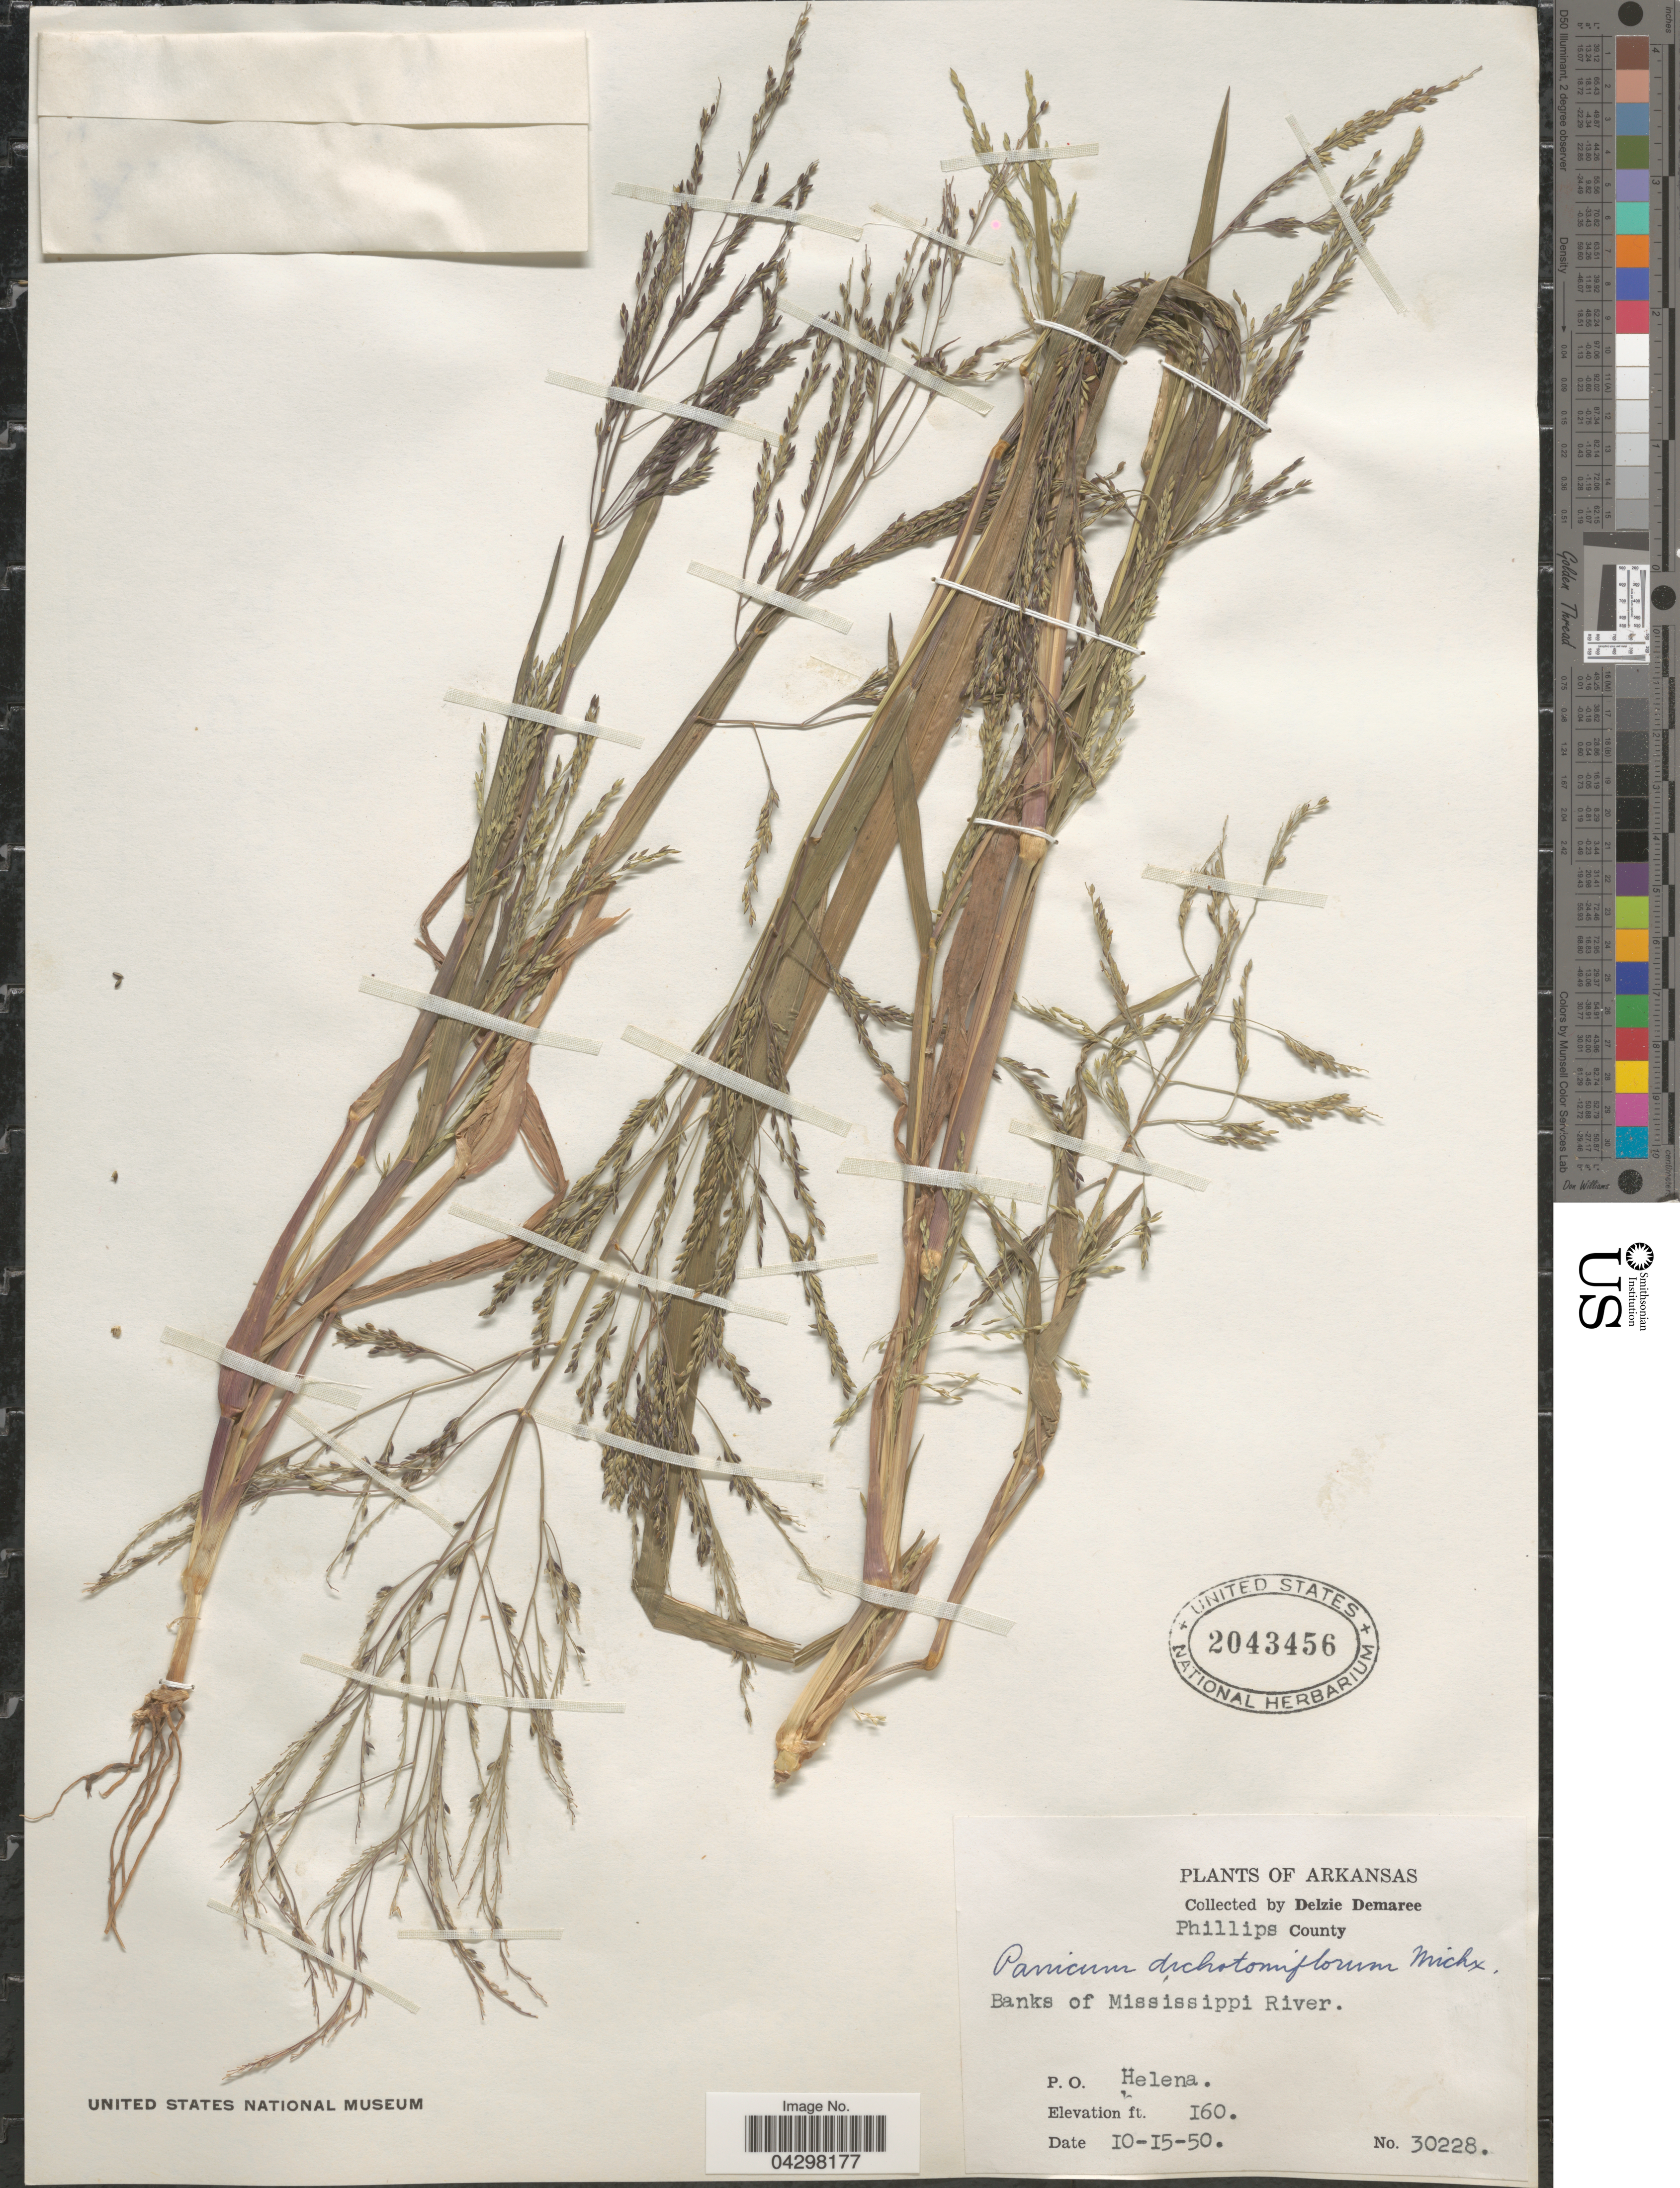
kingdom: Plantae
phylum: Tracheophyta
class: Liliopsida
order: Poales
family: Poaceae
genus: Panicum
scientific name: Panicum dichotomiflorum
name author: Michx.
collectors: D. Demaree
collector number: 30228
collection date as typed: Transcribed d/m/y: 15/10/50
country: United States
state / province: Arkansas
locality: Phillips County. Banks of Mississippi River. P. O. Helena.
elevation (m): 49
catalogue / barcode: US 2043456